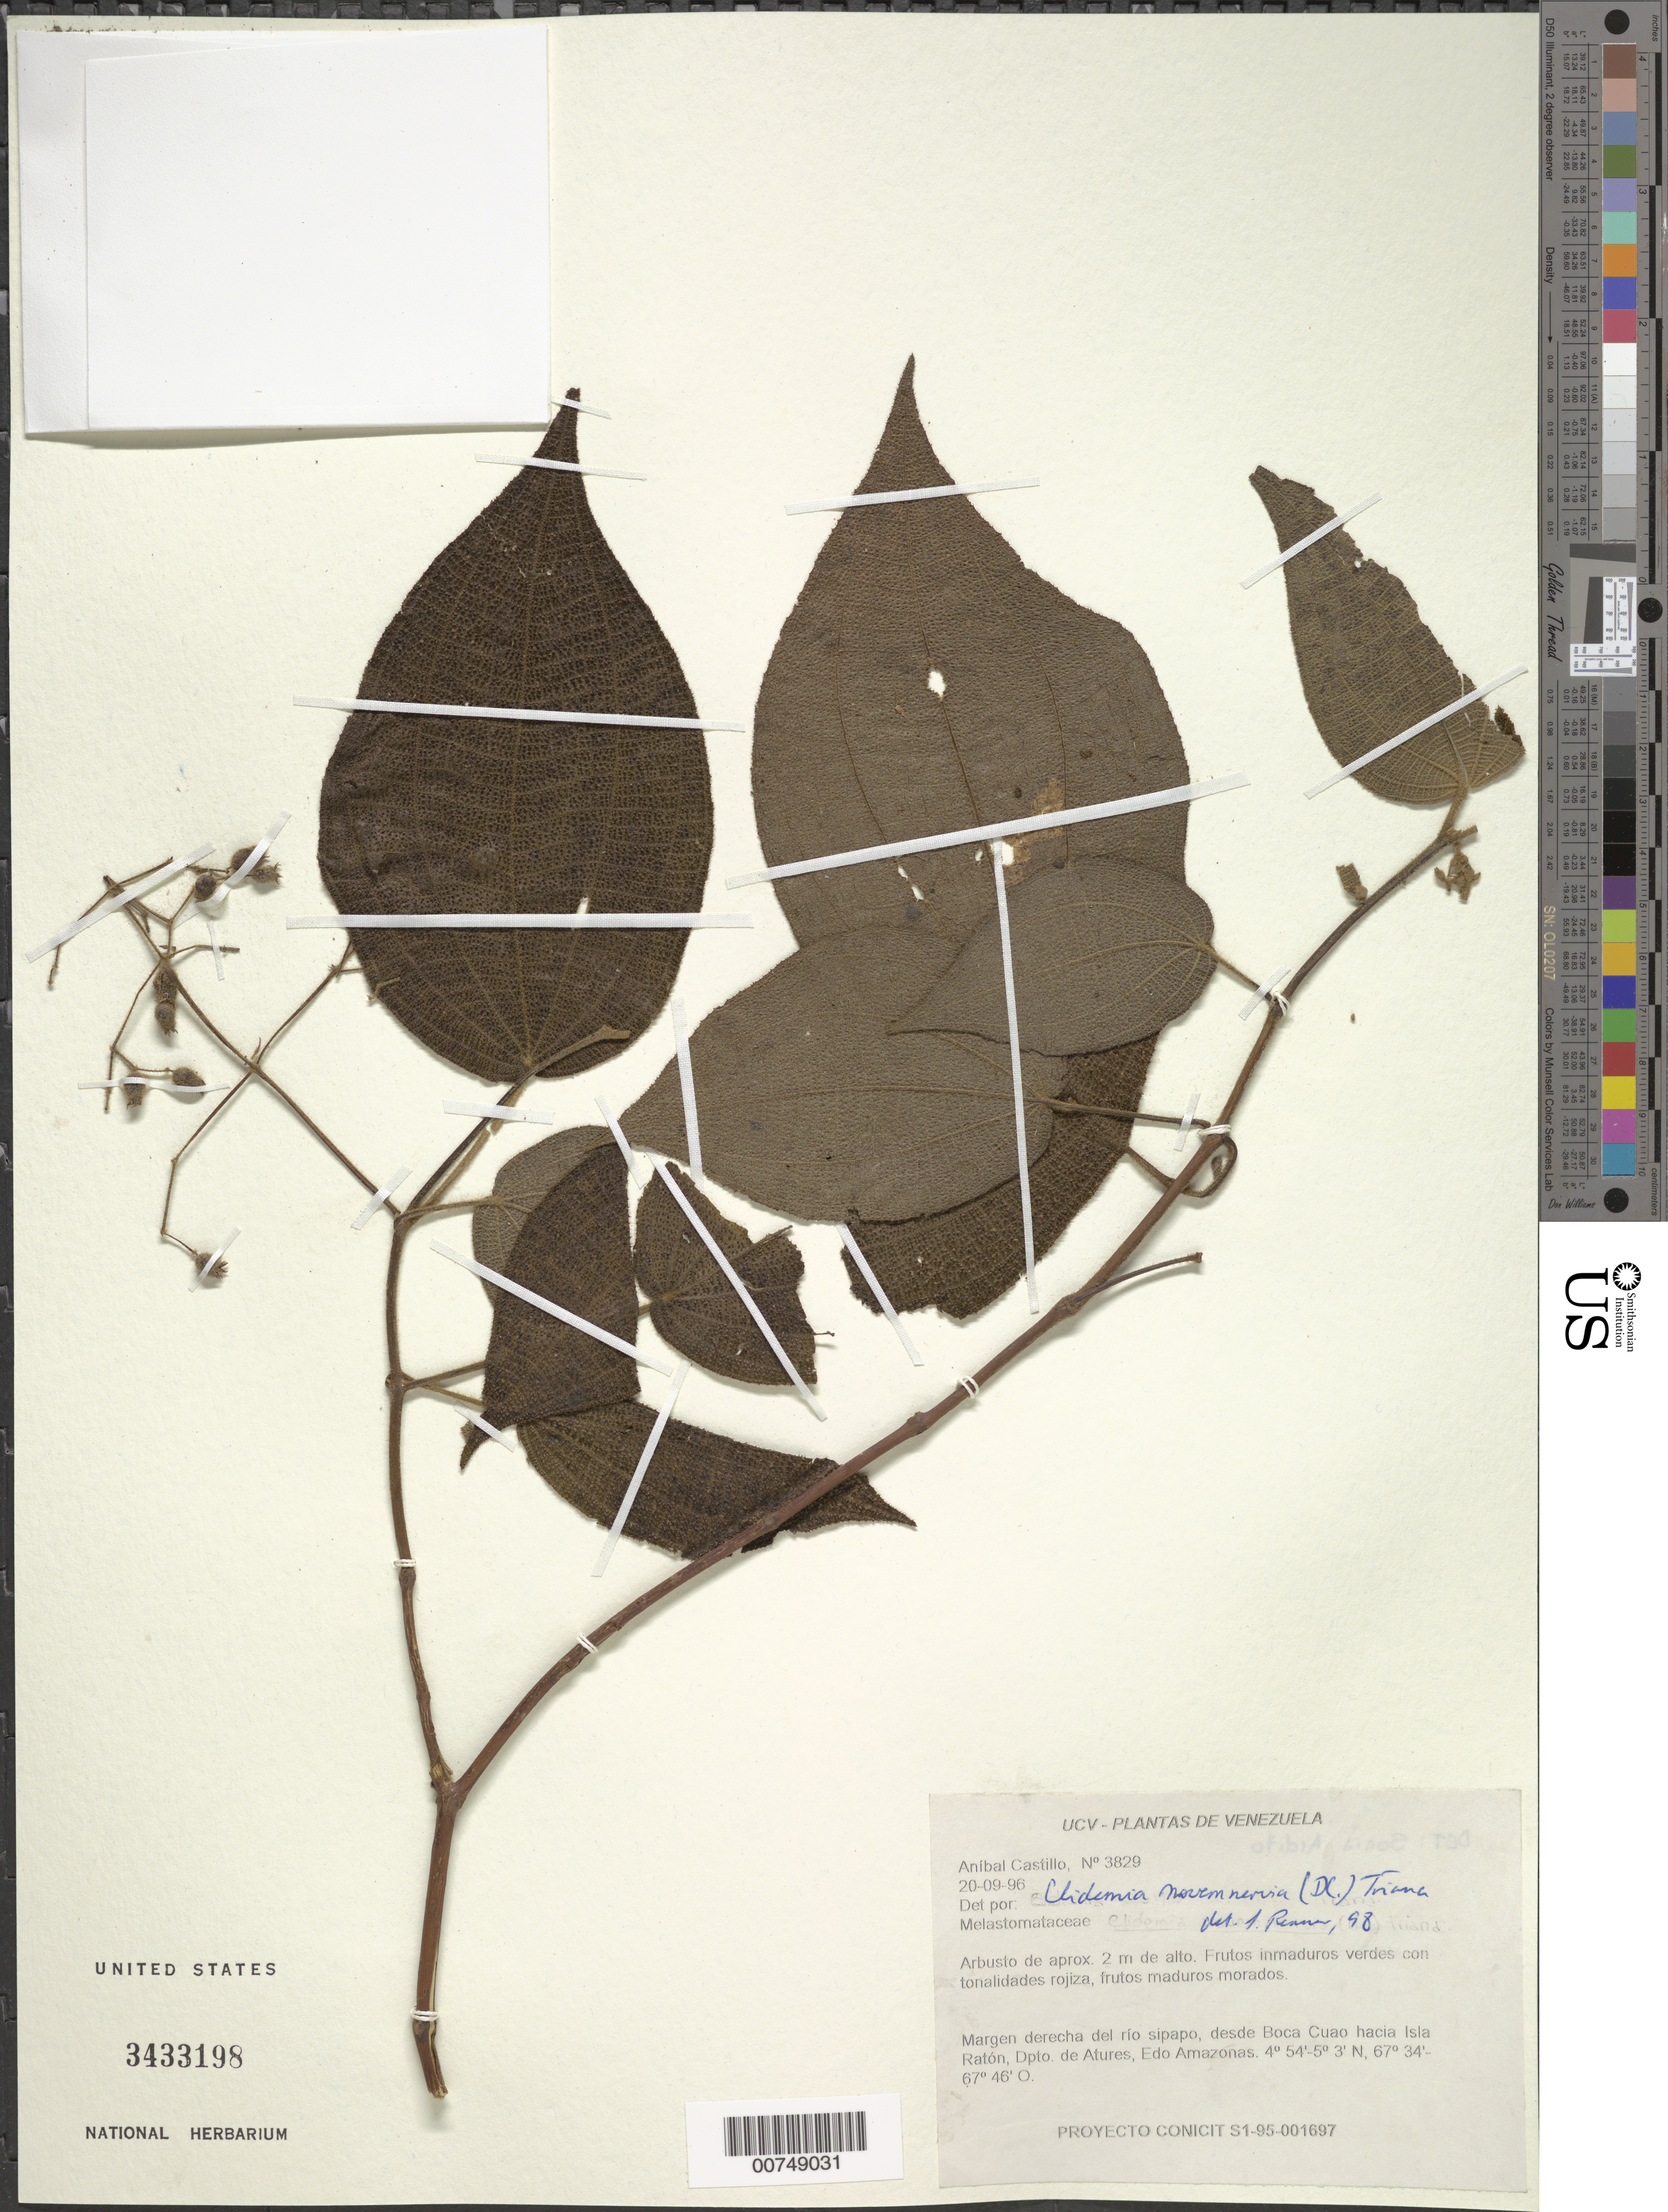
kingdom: Plantae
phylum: Tracheophyta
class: Magnoliopsida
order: Myrtales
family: Melastomataceae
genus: Clidemia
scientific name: Clidemia novemnervia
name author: (DC.) Triana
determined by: Renner, J. S.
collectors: A. Castillo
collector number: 3829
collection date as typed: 20-Sep-96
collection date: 1996-09-20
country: Venezuela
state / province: Amazonas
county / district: Autana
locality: Mun. Autana, Río Sipapo, desde Boca Cuao hacia Isla Raton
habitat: Margen derecha del rio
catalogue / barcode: US 3433198